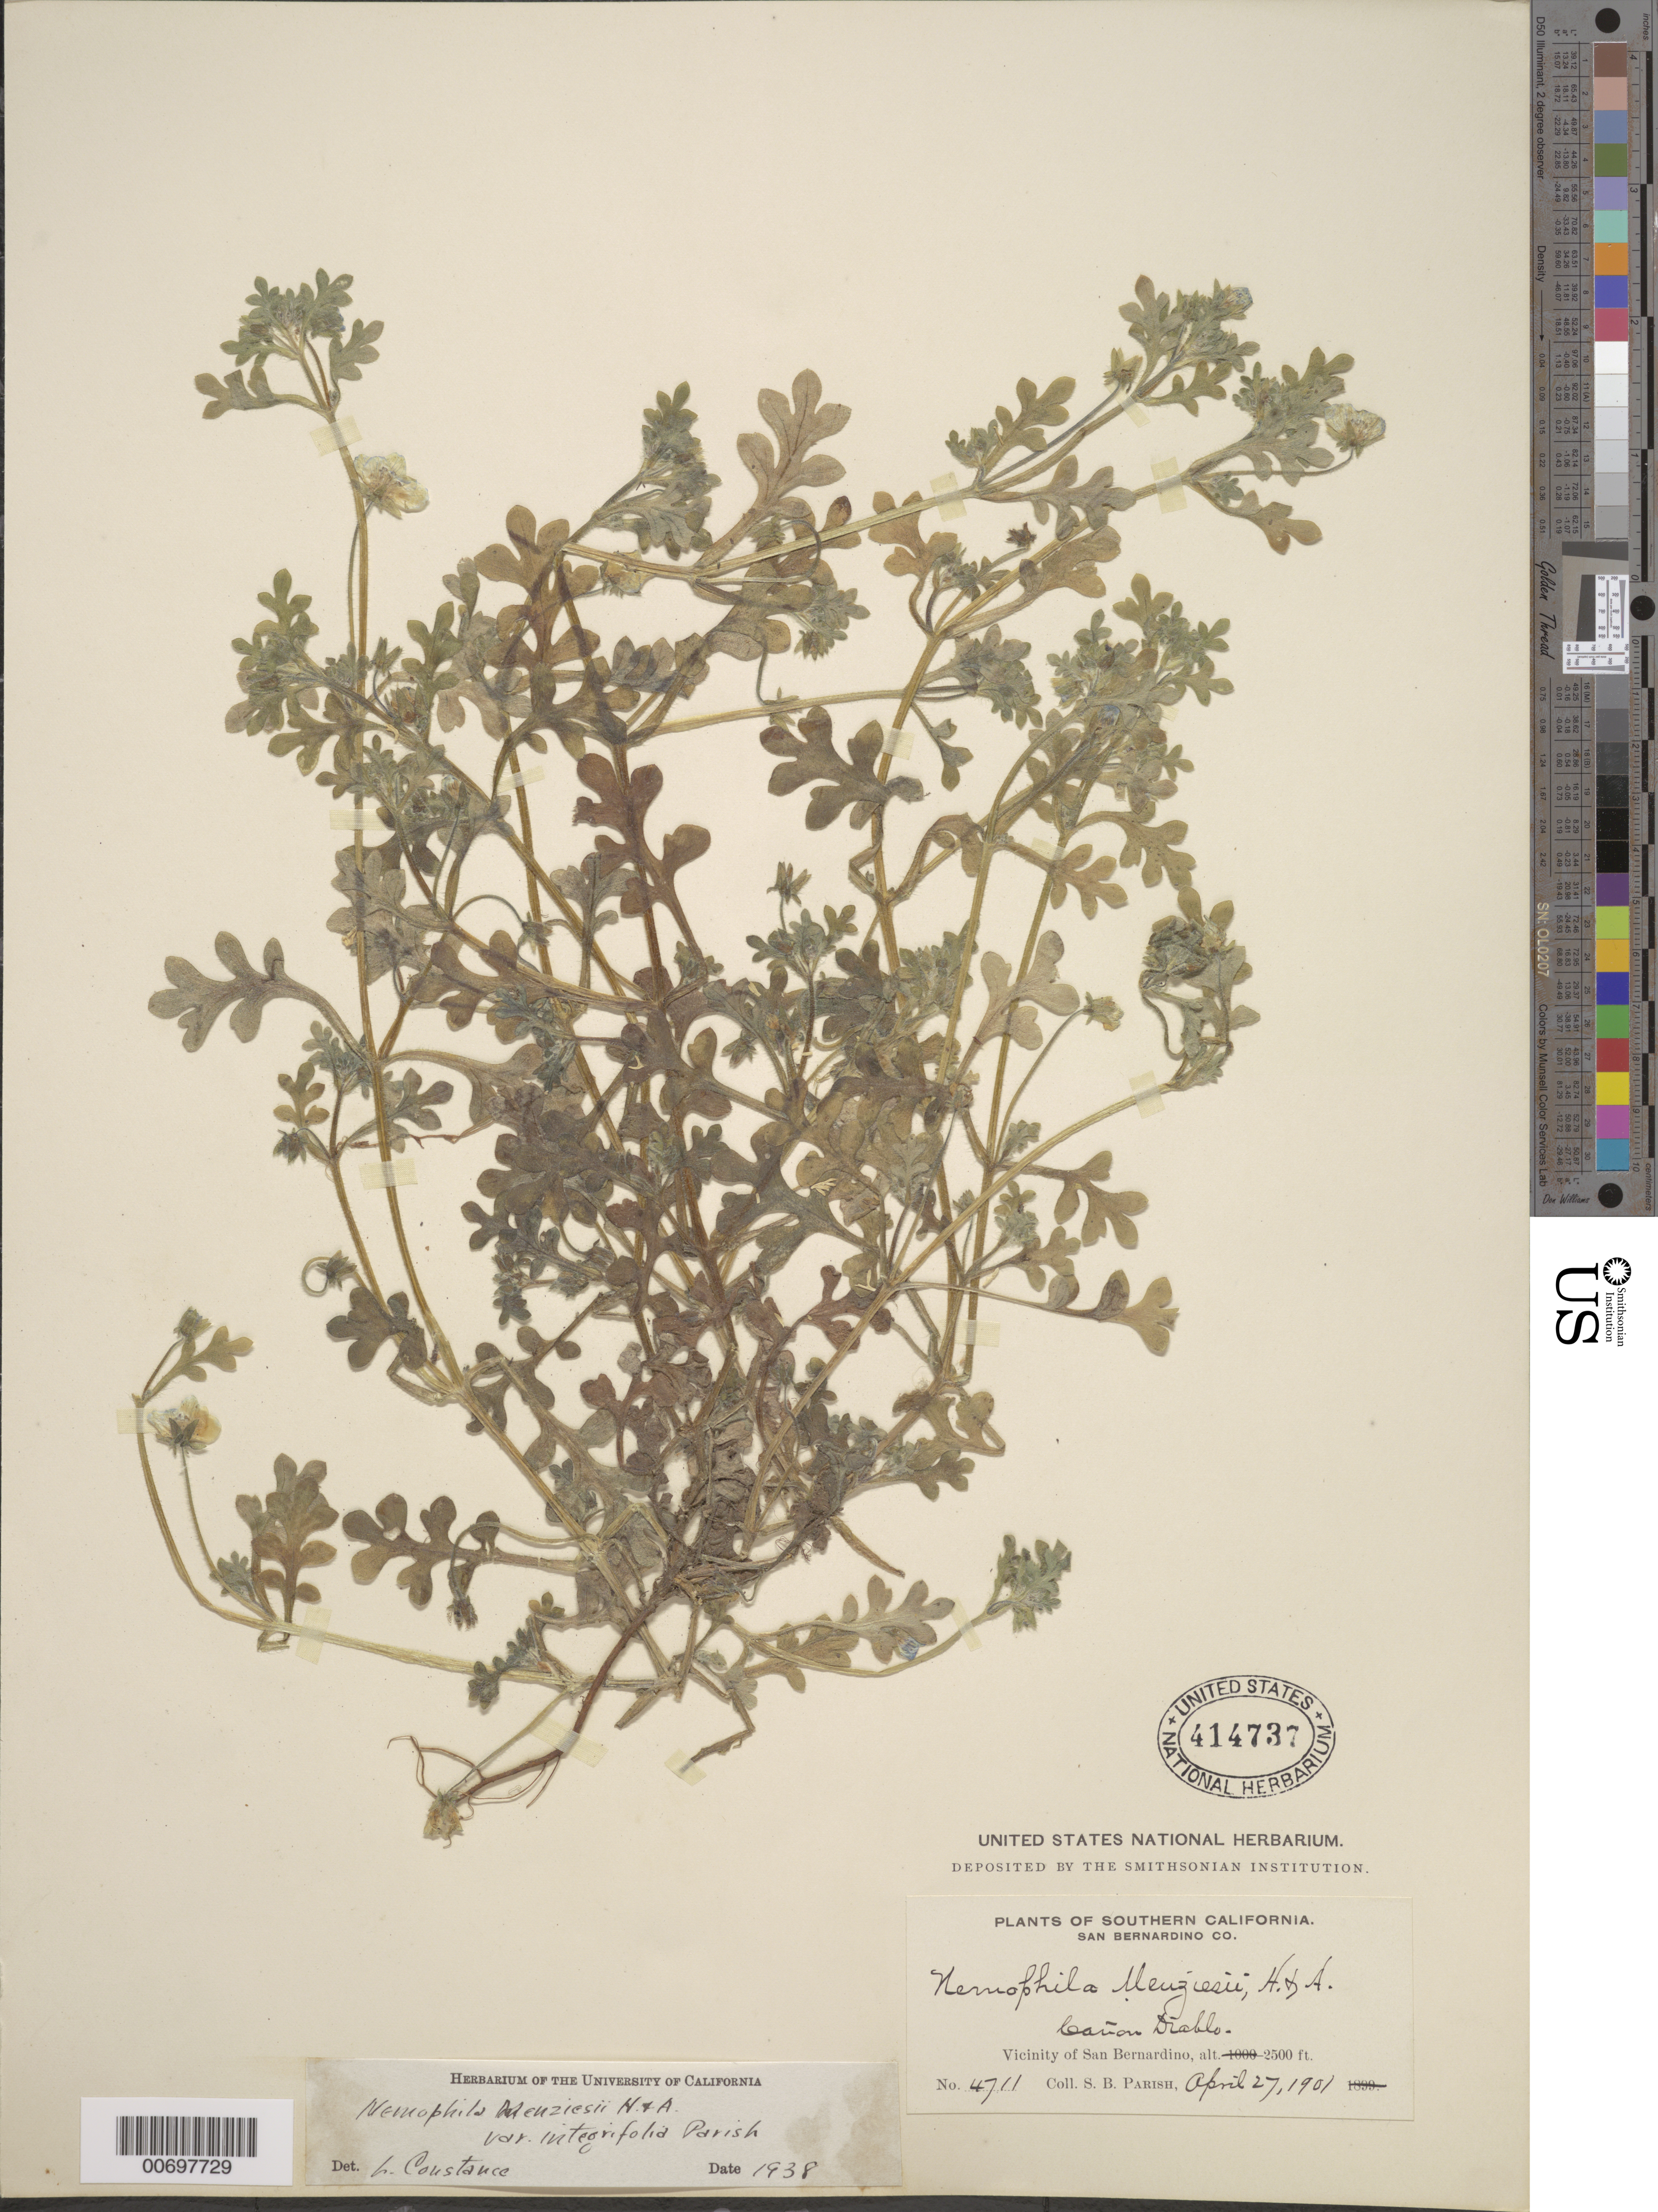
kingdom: Plantae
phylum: Tracheophyta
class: Magnoliopsida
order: Boraginales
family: Hydrophyllaceae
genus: Nemophila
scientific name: Nemophila menziesii var. integrifolia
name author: Hook. & Arn.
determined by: Constance, L., (UC), University of California Berkeley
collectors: S. B. Parish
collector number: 4711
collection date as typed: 27 Apr 1901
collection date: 1901-04-27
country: United States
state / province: California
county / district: San Bernardino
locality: Cañon Diablo, vicinity of San Bernardino.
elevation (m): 762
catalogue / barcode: US 414737